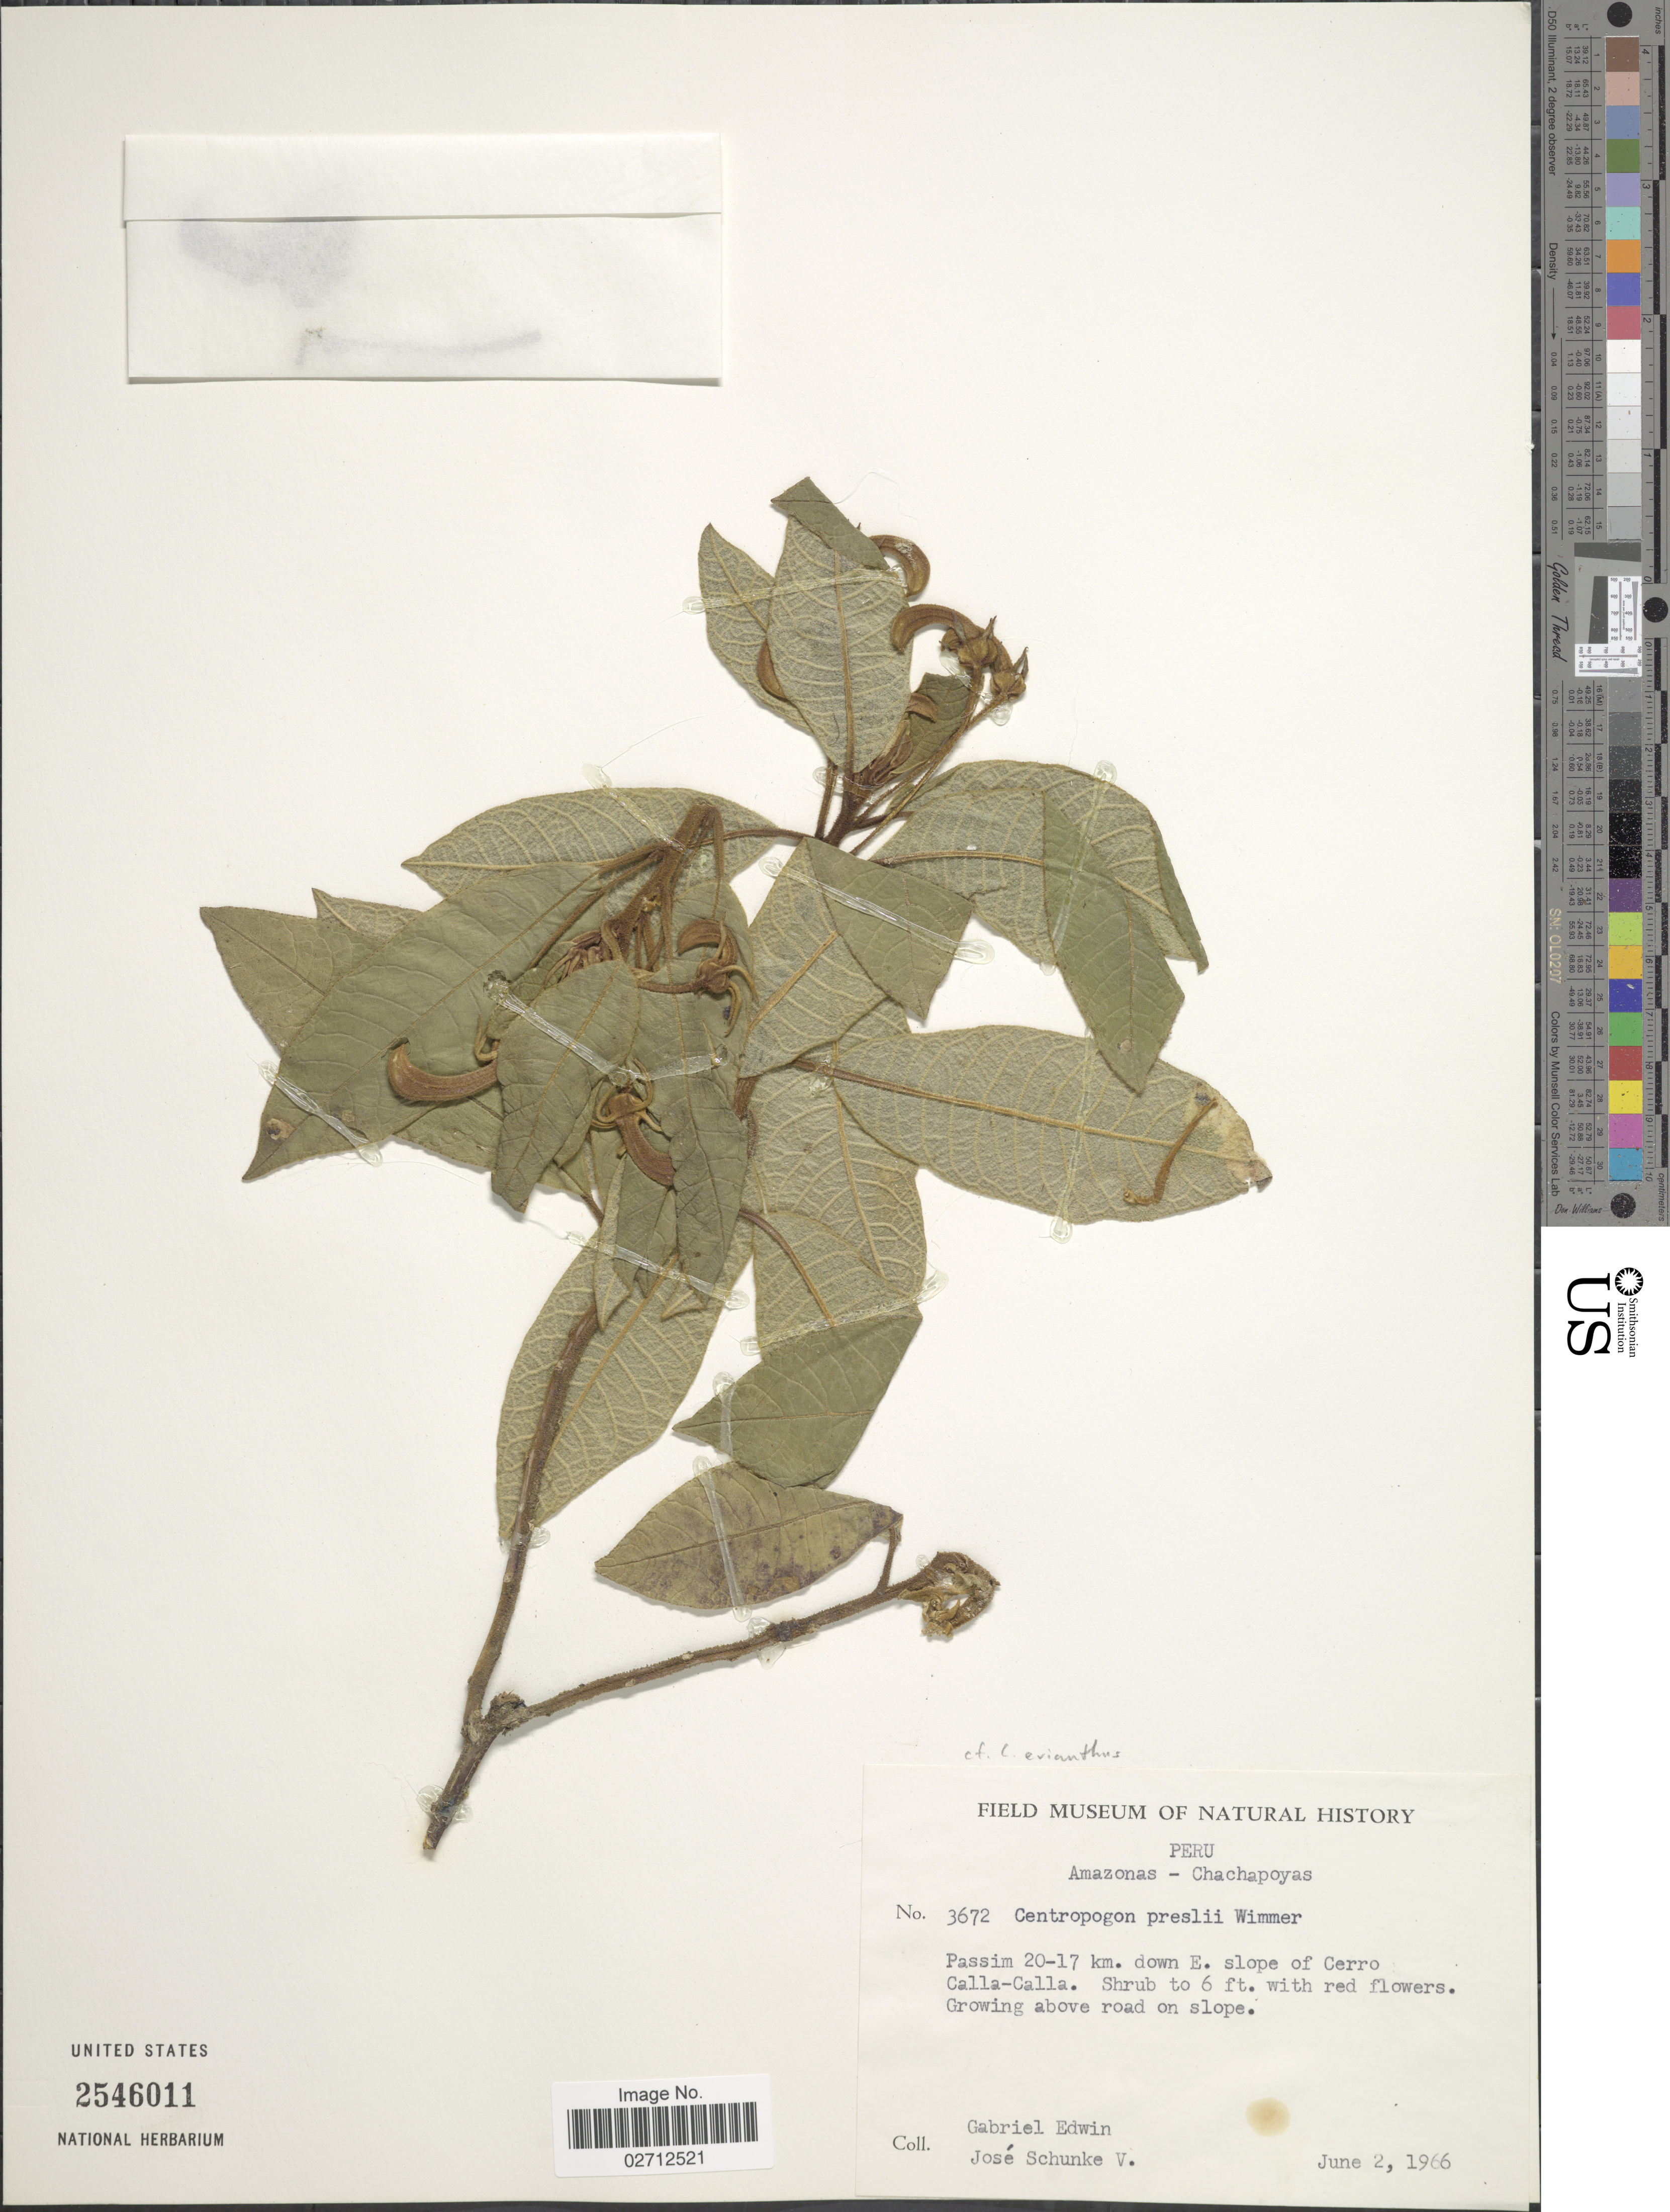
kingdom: Plantae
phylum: Tracheophyta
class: Magnoliopsida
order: Asterales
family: Campanulaceae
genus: Centropogon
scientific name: Centropogon preslii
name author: E. Wimm.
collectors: G. Edwin & J. Schunke Vigo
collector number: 3672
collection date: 1966-06-02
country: Peru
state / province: Amazonas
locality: Chachapoyas, Passim 20-17 km down E slope of Cerro Galla-Galla. Growing above road on slope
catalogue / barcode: US 2546011